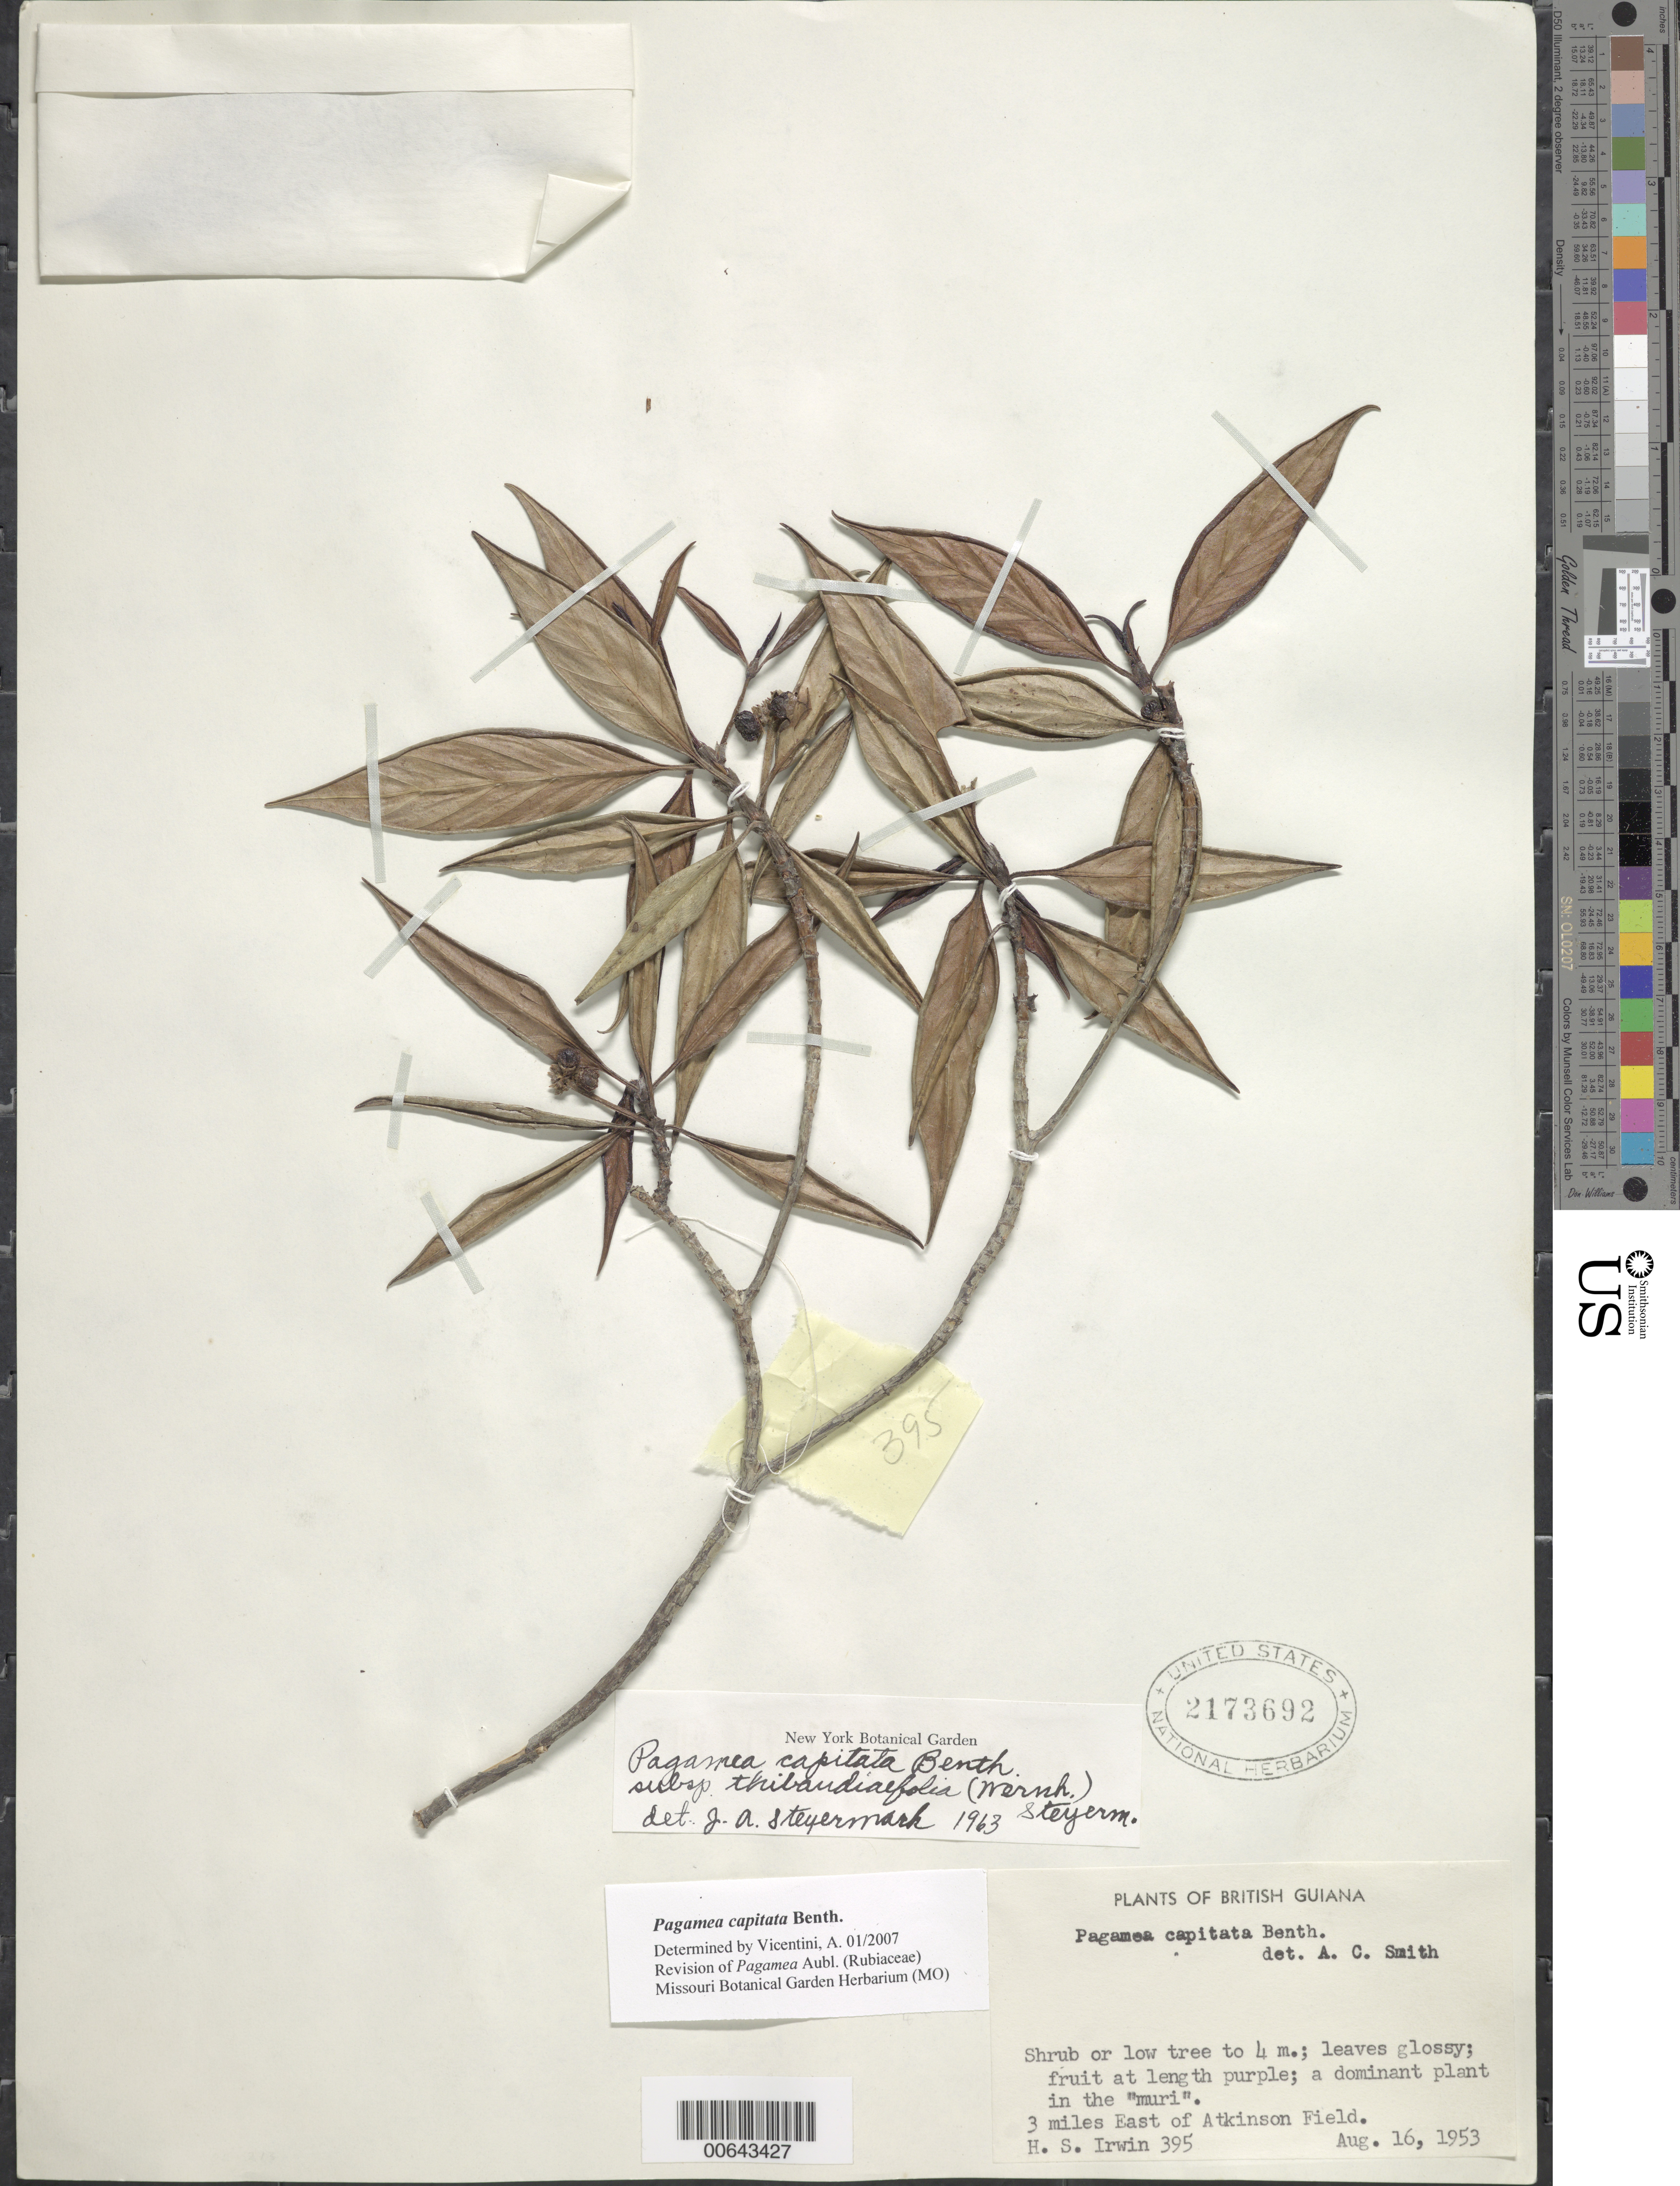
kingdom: Plantae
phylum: Tracheophyta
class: Magnoliopsida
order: Gentianales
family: Rubiaceae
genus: Pagamea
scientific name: Pagamea capitata subsp. thibaudiifolia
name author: (Wernham) Steyerm.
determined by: Steyermark, Julian A., (VEN)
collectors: H. Irwin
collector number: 395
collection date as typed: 16-Aug-53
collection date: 1953-08-16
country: Guyana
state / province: Demerara-Mahaica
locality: Atkinson Field, 3 mi. E of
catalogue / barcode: US 2173692